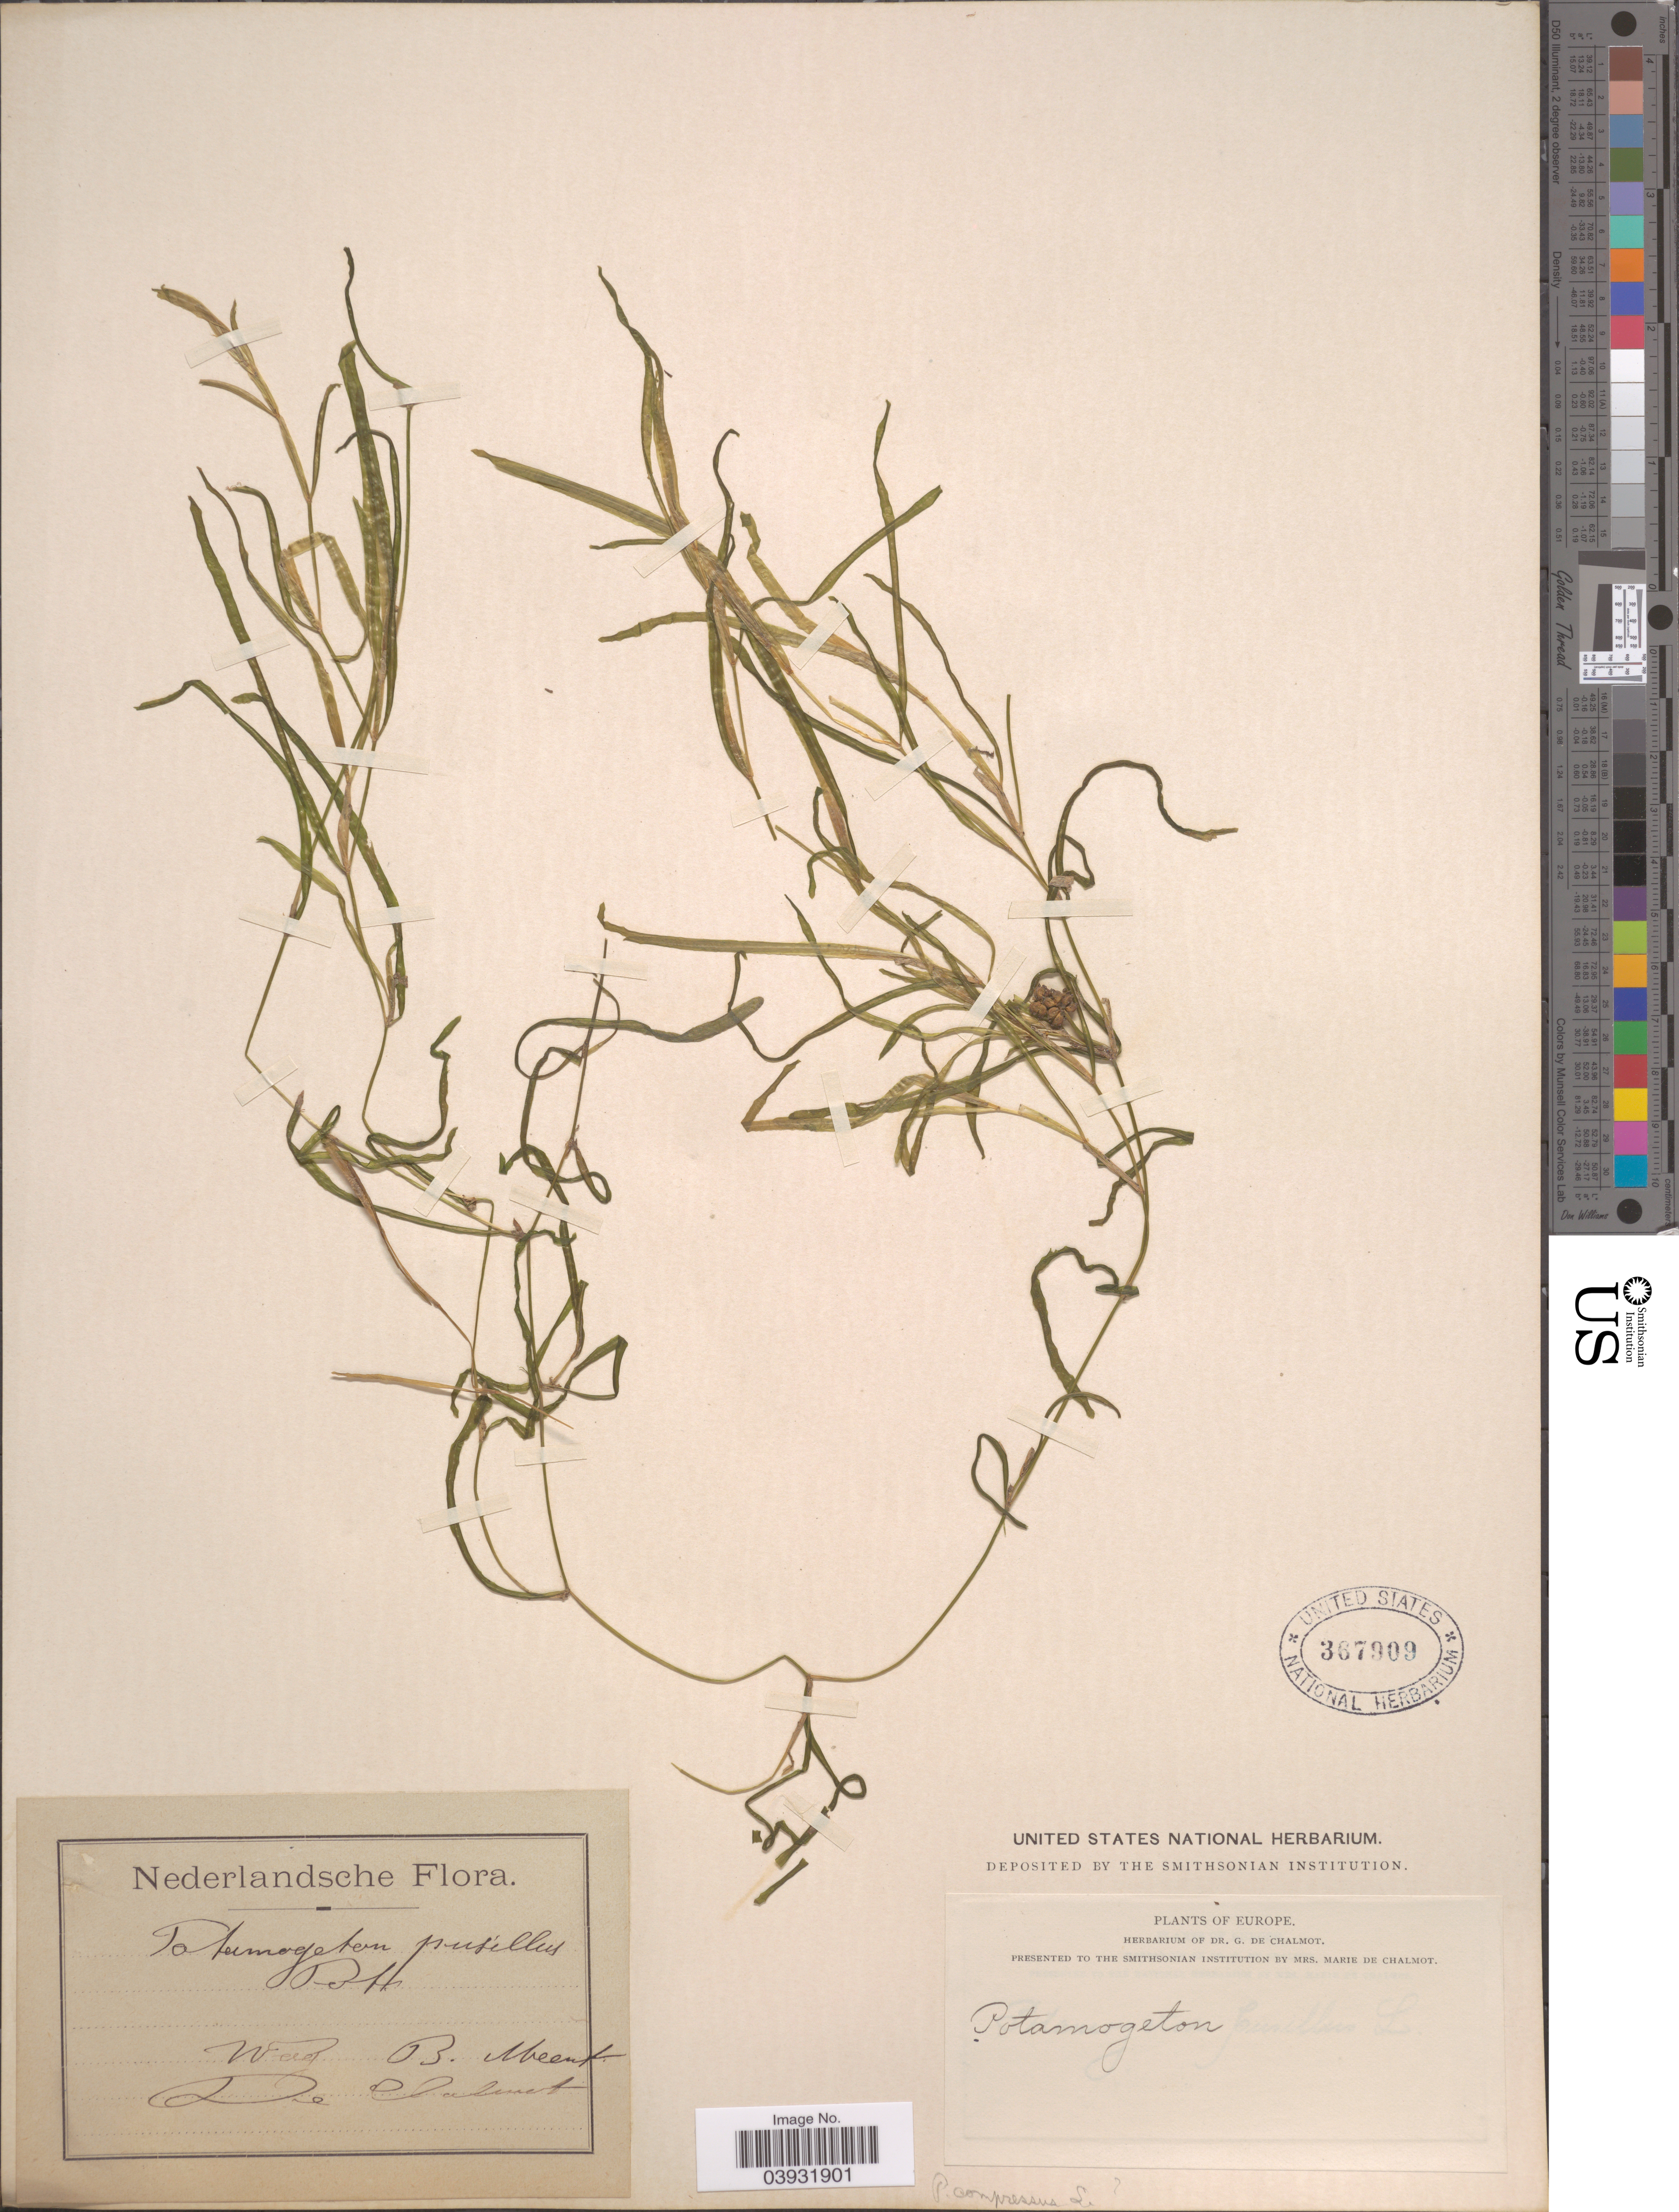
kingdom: Plantae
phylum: Tracheophyta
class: Liliopsida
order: Alismatales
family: Potamogetonaceae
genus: Potamogeton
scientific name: Potamogeton compressus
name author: L.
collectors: G. de Chalmot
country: Netherlands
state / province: Gelderland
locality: Nederlandsche. Wag B. Meent.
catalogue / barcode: US 367909